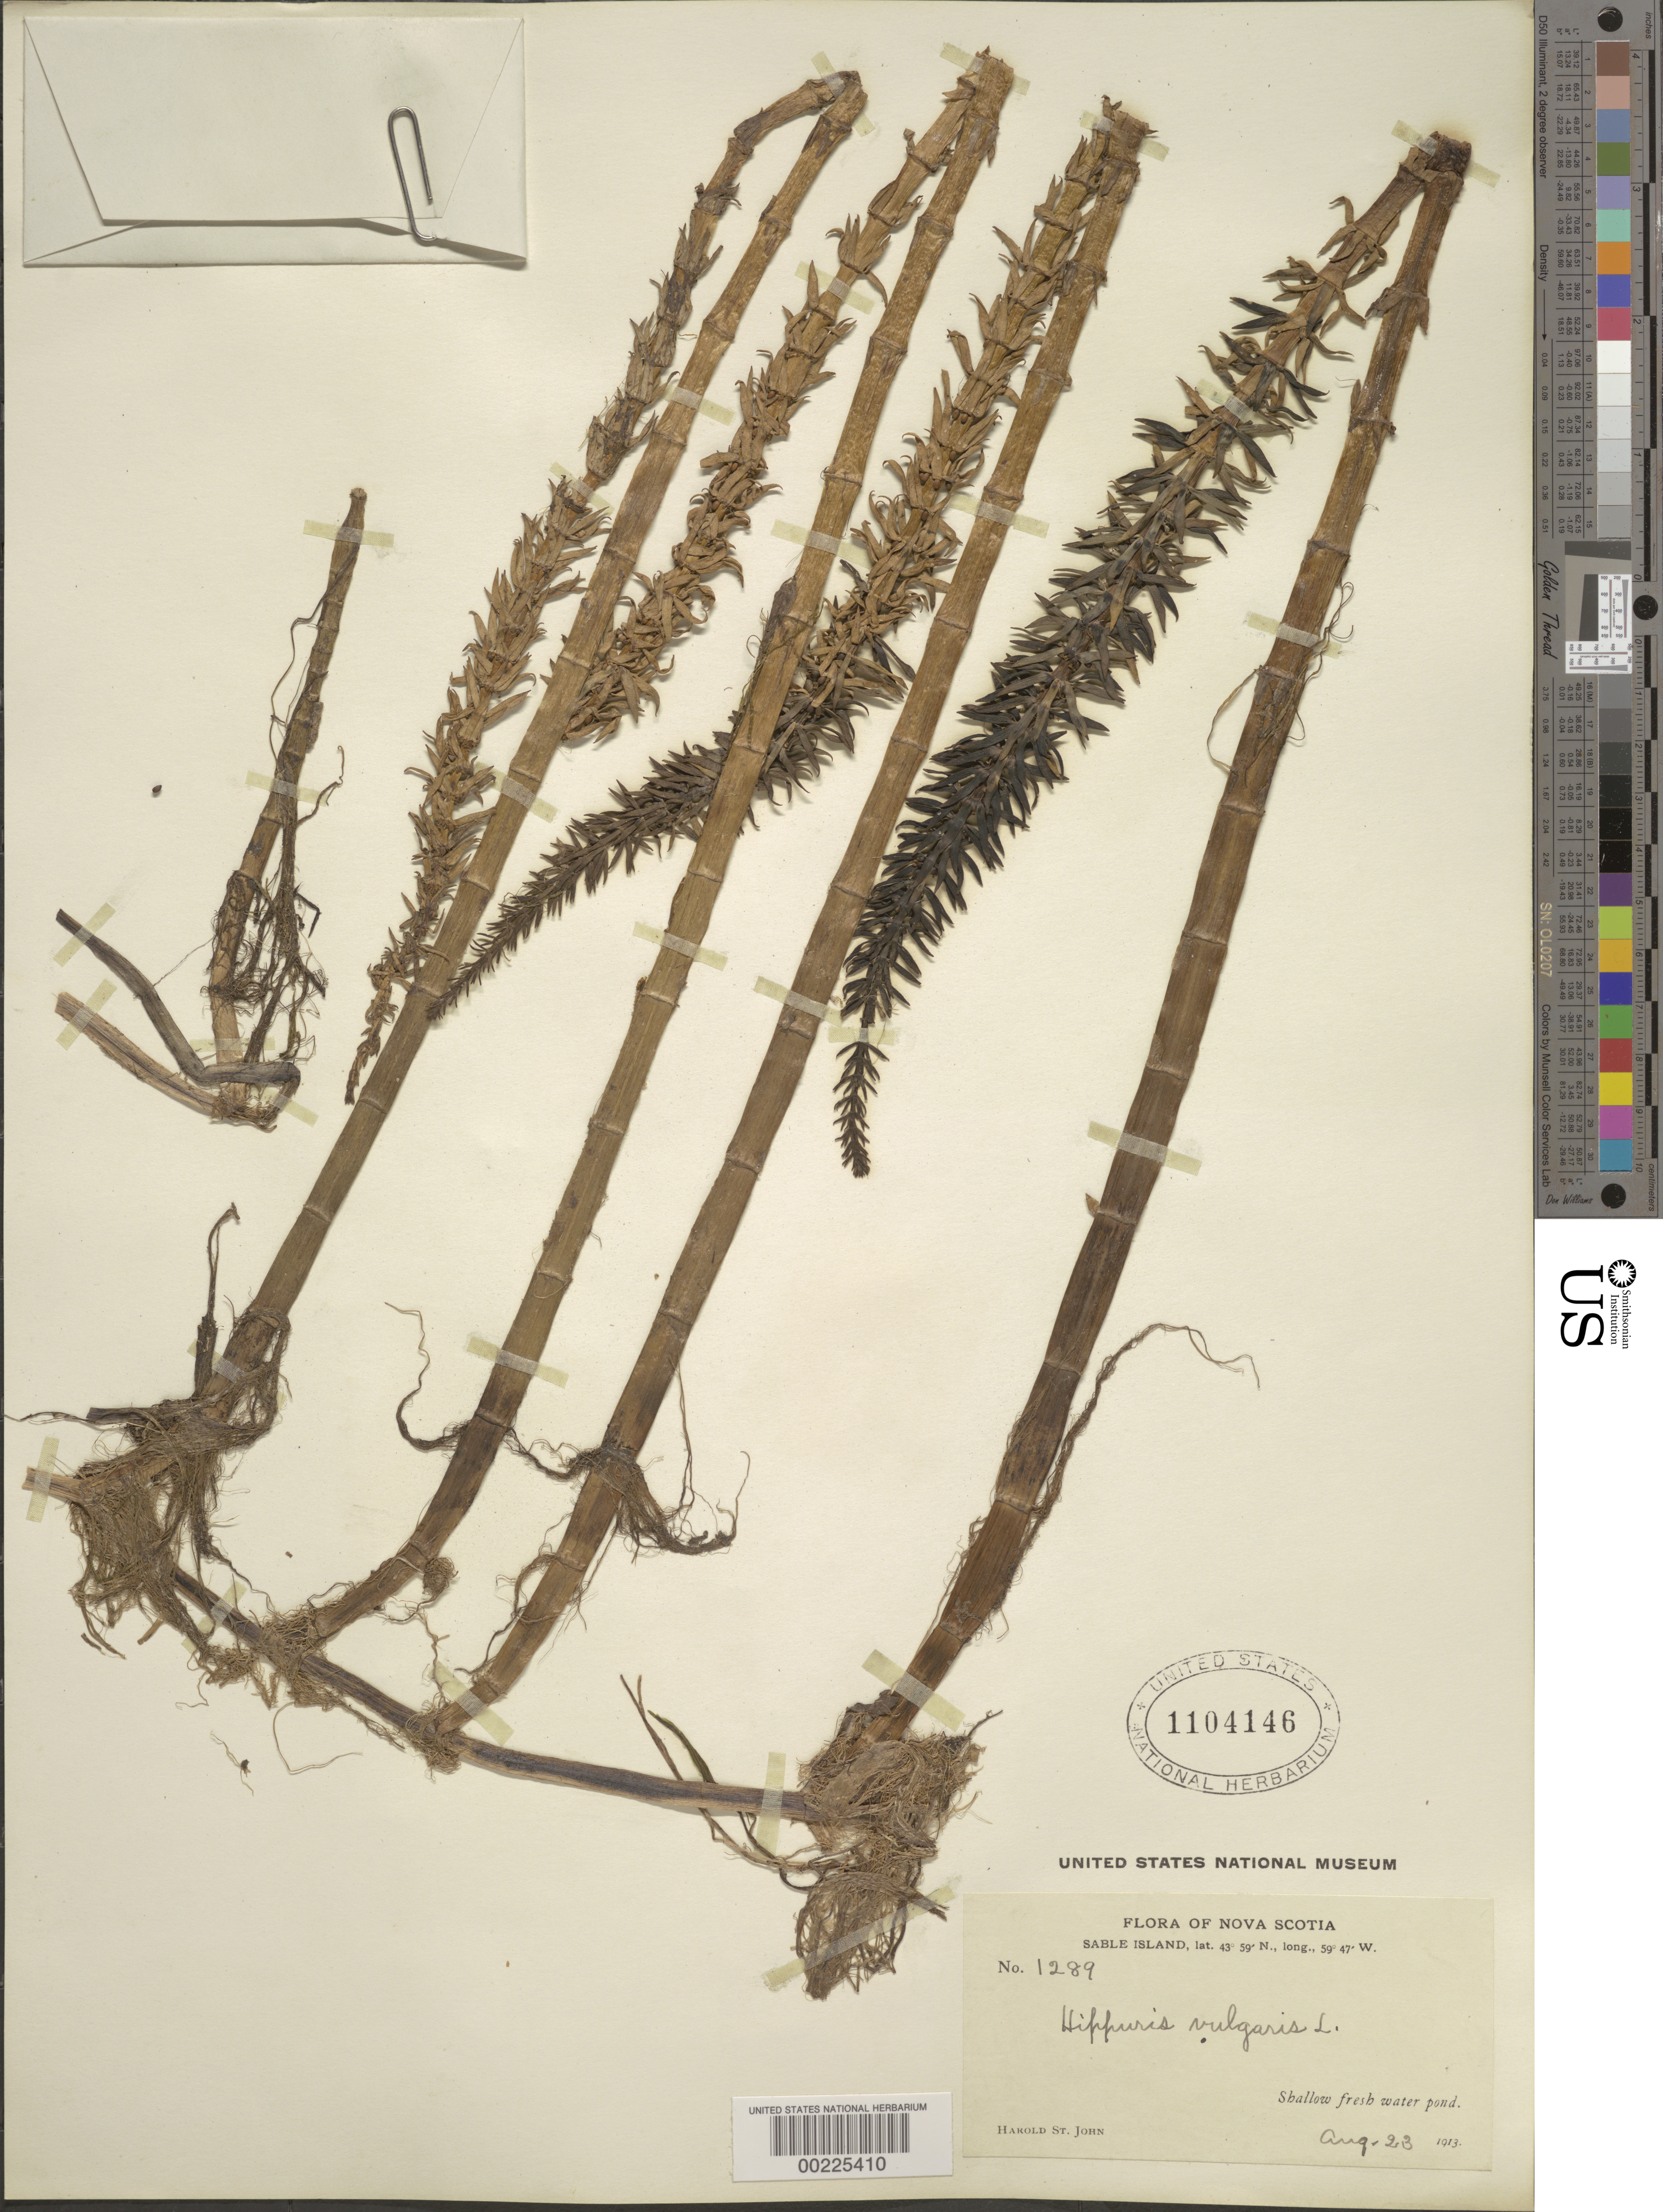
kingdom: Plantae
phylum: Tracheophyta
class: Magnoliopsida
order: Lamiales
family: Plantaginaceae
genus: Hippuris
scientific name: Hippuris vulgaris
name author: L.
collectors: H. St. John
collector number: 1289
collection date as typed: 23 Aug 1913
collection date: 1913-08-23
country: Canada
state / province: Nova Scotia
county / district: Halifax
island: Sable Island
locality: Sable island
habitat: Shallow fresh water pond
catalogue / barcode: US 1104146